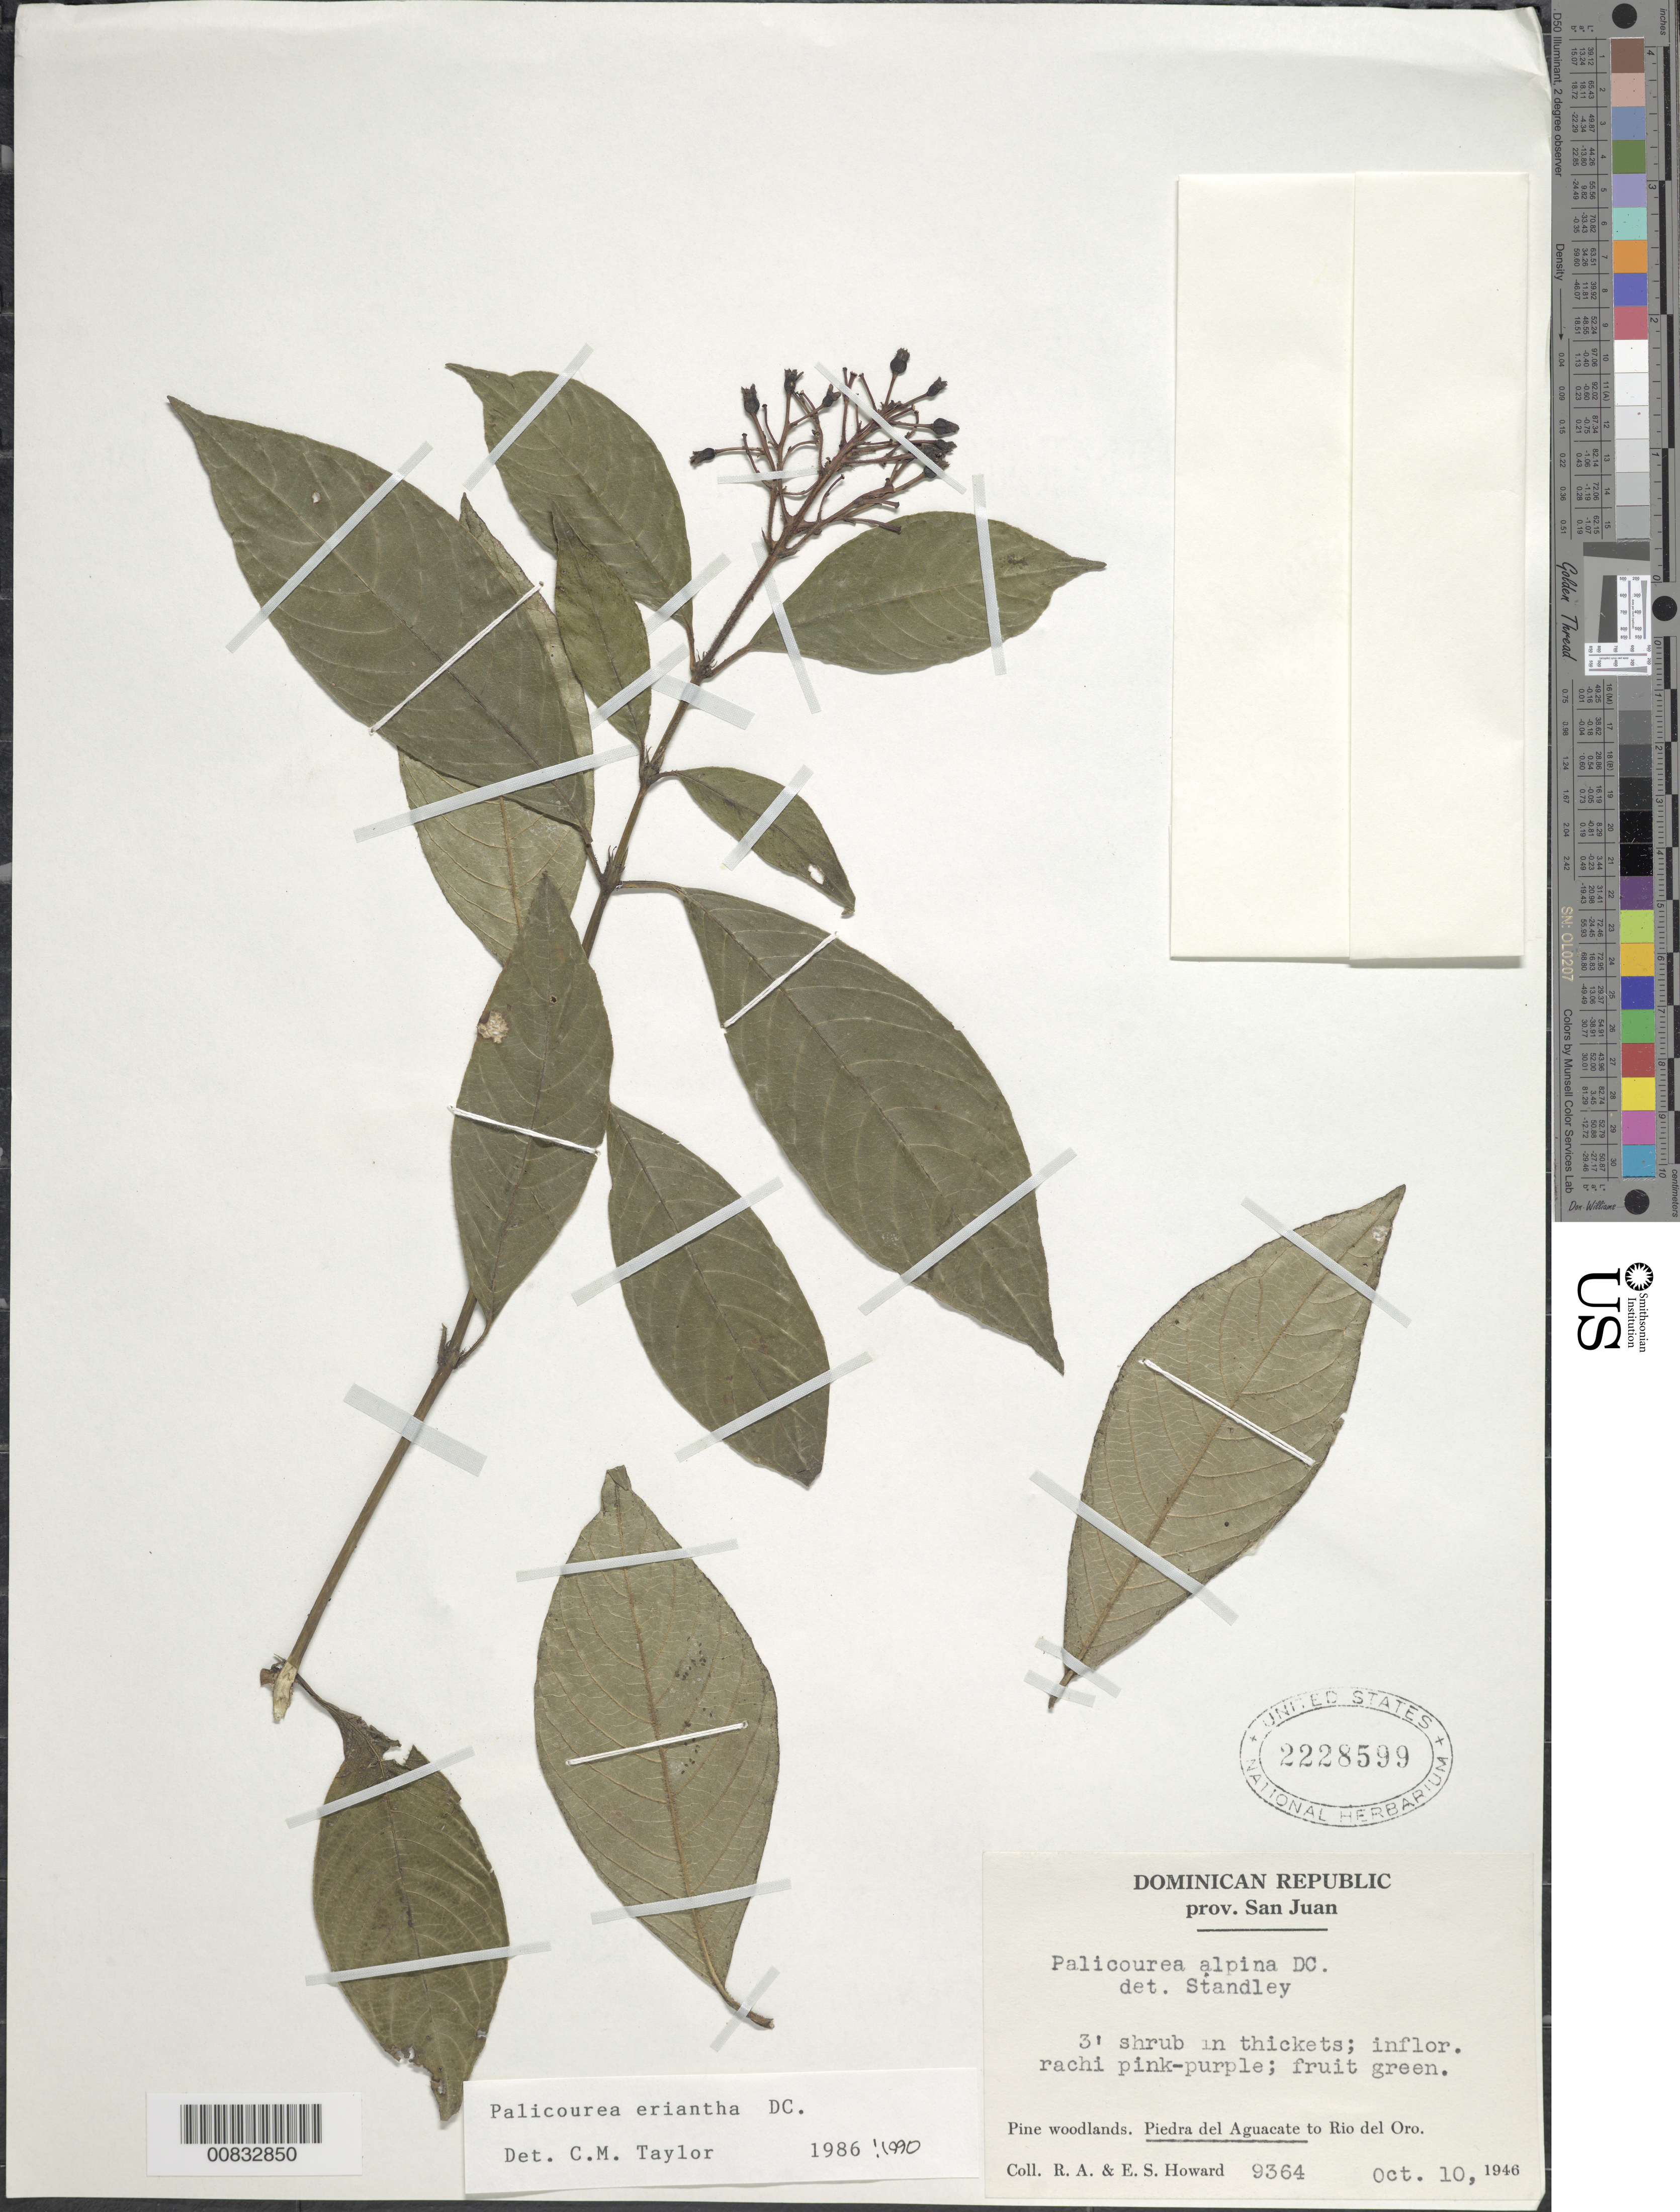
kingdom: Plantae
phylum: Tracheophyta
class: Magnoliopsida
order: Gentianales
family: Rubiaceae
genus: Palicourea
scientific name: Palicourea eriantha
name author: DC.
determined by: Taylor, Charlotte M.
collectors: R. A. Howard & E. S. Howard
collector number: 9364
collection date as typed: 10 Oct 1946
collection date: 1946-10-10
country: Dominican Republic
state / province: San Juan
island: Hispaniola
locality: Piedra del Aguacate to Rio del Oro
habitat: In thickets in pine woodlands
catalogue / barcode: US 2228599